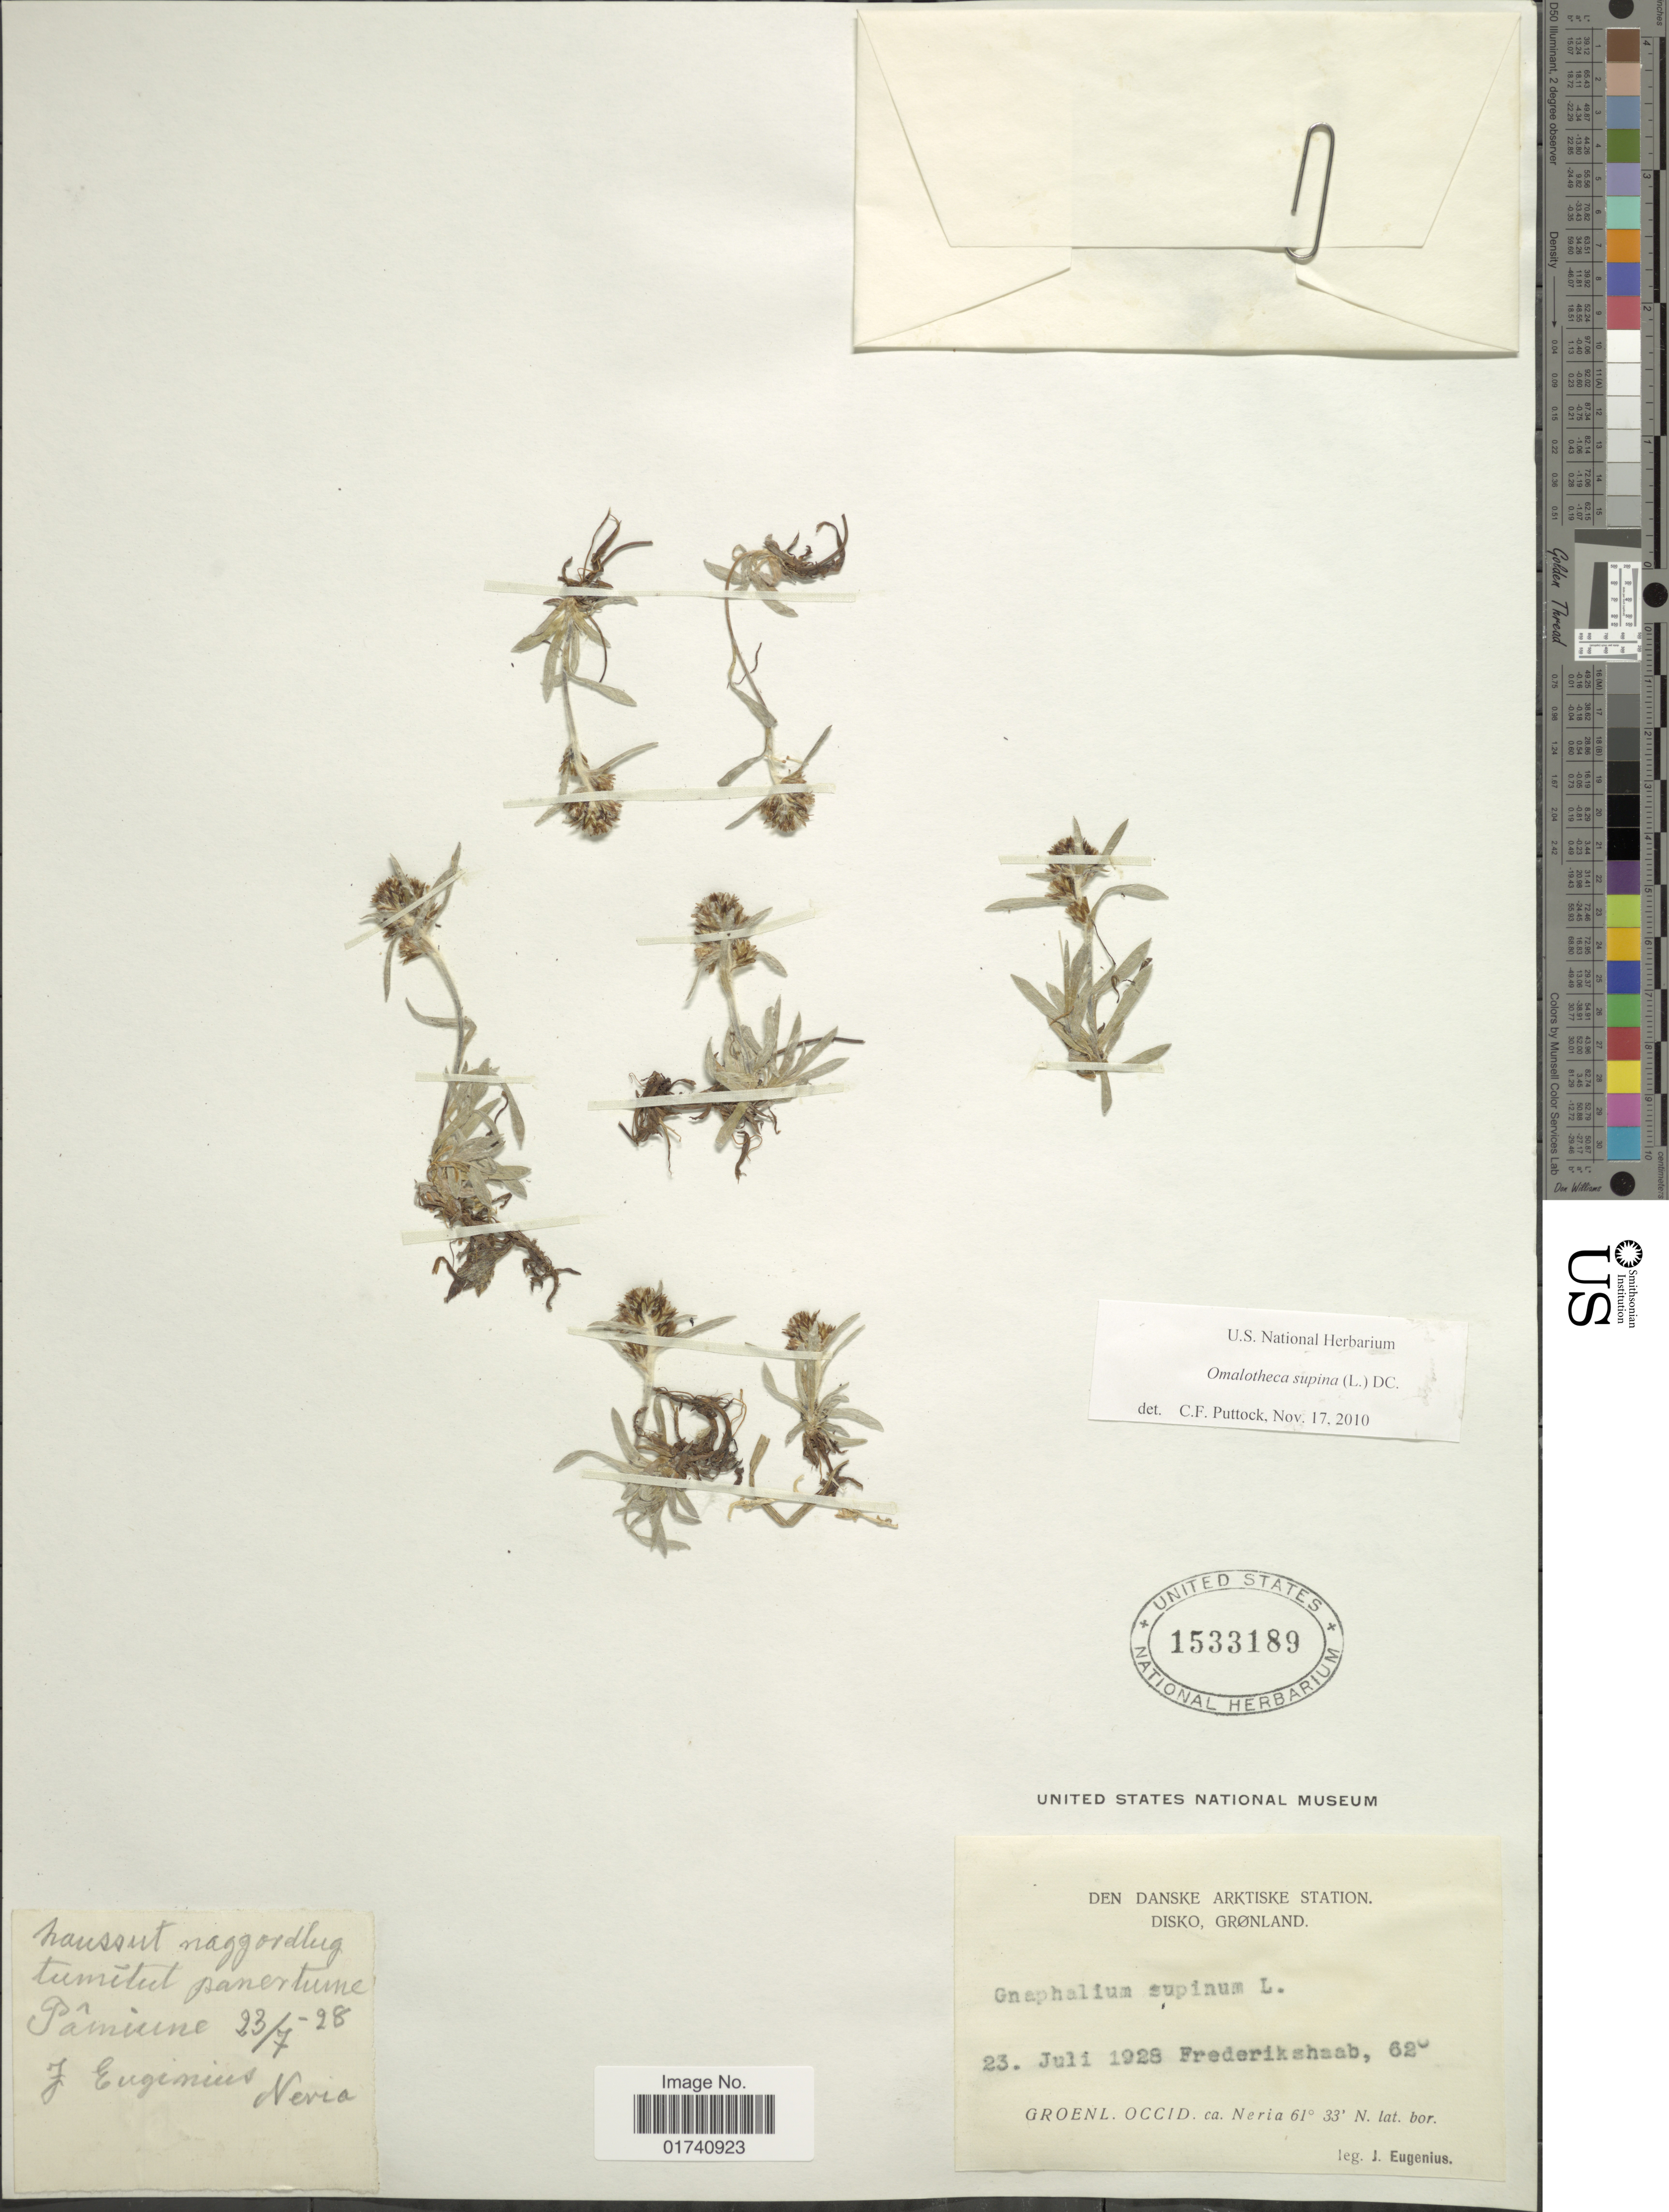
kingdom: Plantae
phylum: Tracheophyta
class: Magnoliopsida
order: Asterales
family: Asteraceae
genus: Omalotheca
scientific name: Omalotheca supina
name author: (L.) DC.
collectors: J. Eugenius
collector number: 23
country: Greenland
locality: Groenl. Occid. ca. Neria.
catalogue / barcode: US 1533189